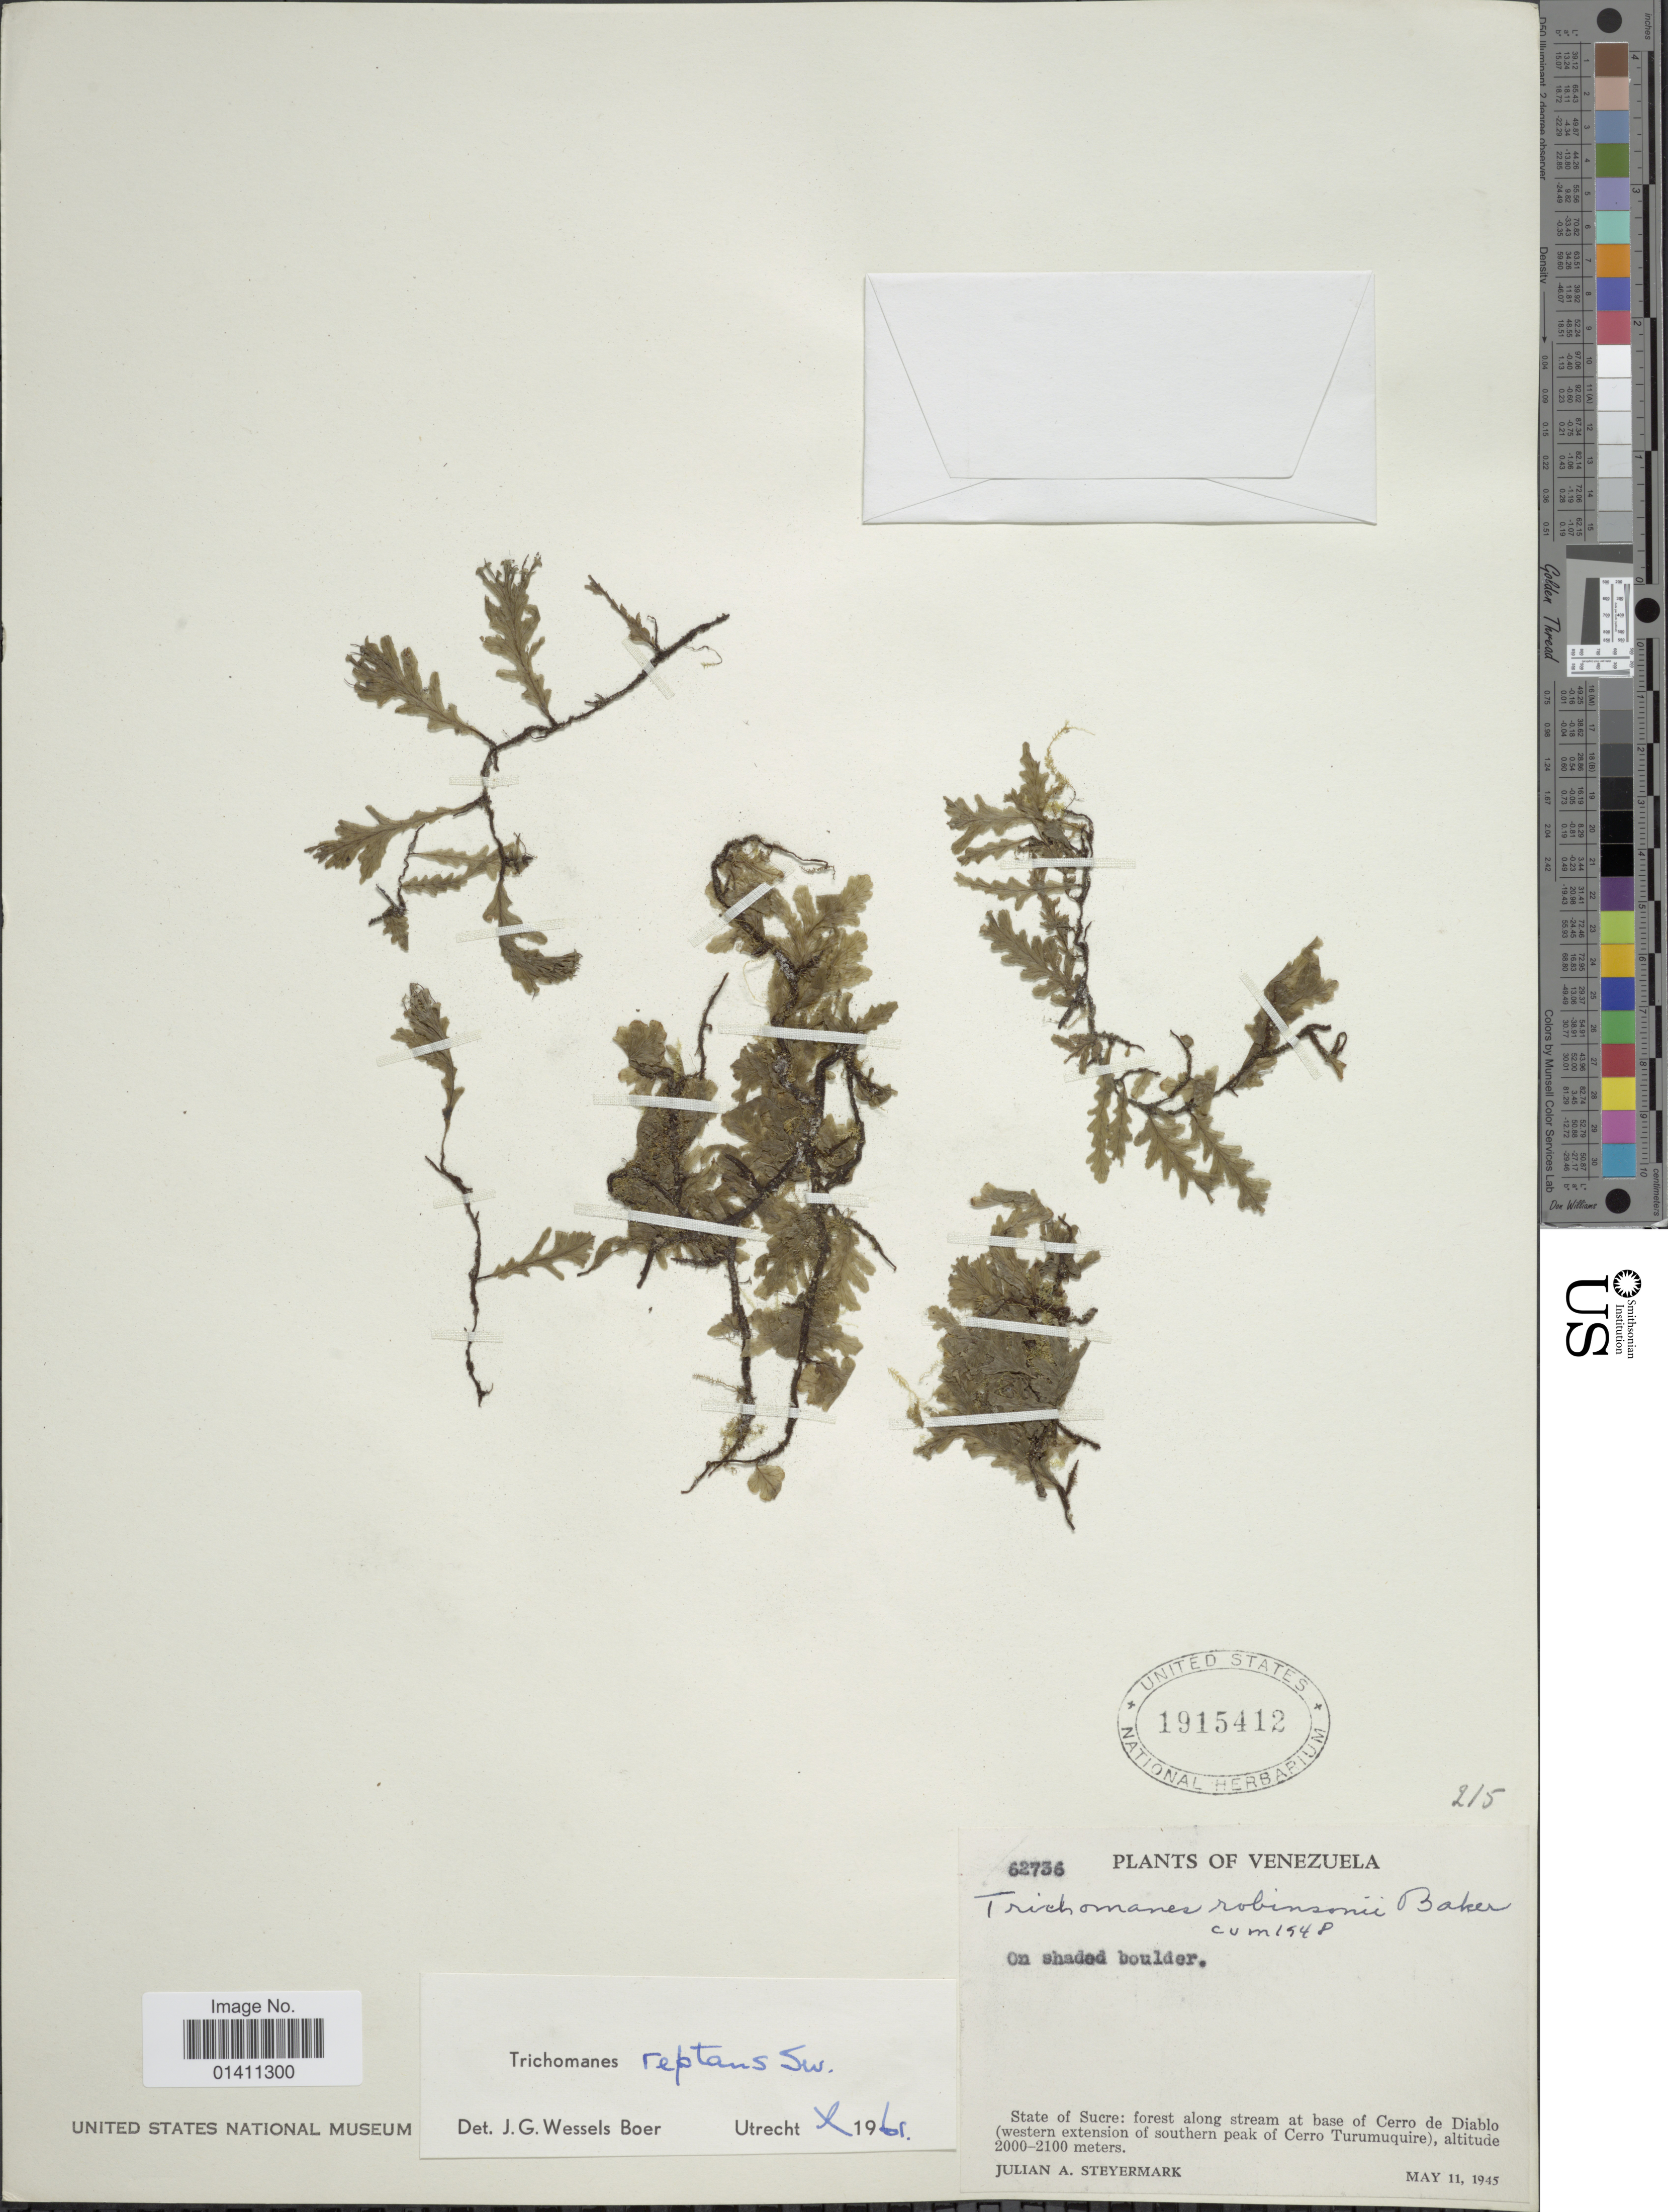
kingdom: Plantae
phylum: Tracheophyta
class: Polypodiopsida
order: Hymenophyllales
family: Hymenophyllaceae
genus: Didymoglossum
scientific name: Didymoglossum reptans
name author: (Sw.) C. Presl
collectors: J. Steyermark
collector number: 62736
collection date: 1945-05-11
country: Venezuela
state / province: Sucre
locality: State of Sucre: forets along stream at base of Cerro de Diablo (western extension of southern peak of Cerro Turumuquire).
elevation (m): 2000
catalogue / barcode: US 1915412